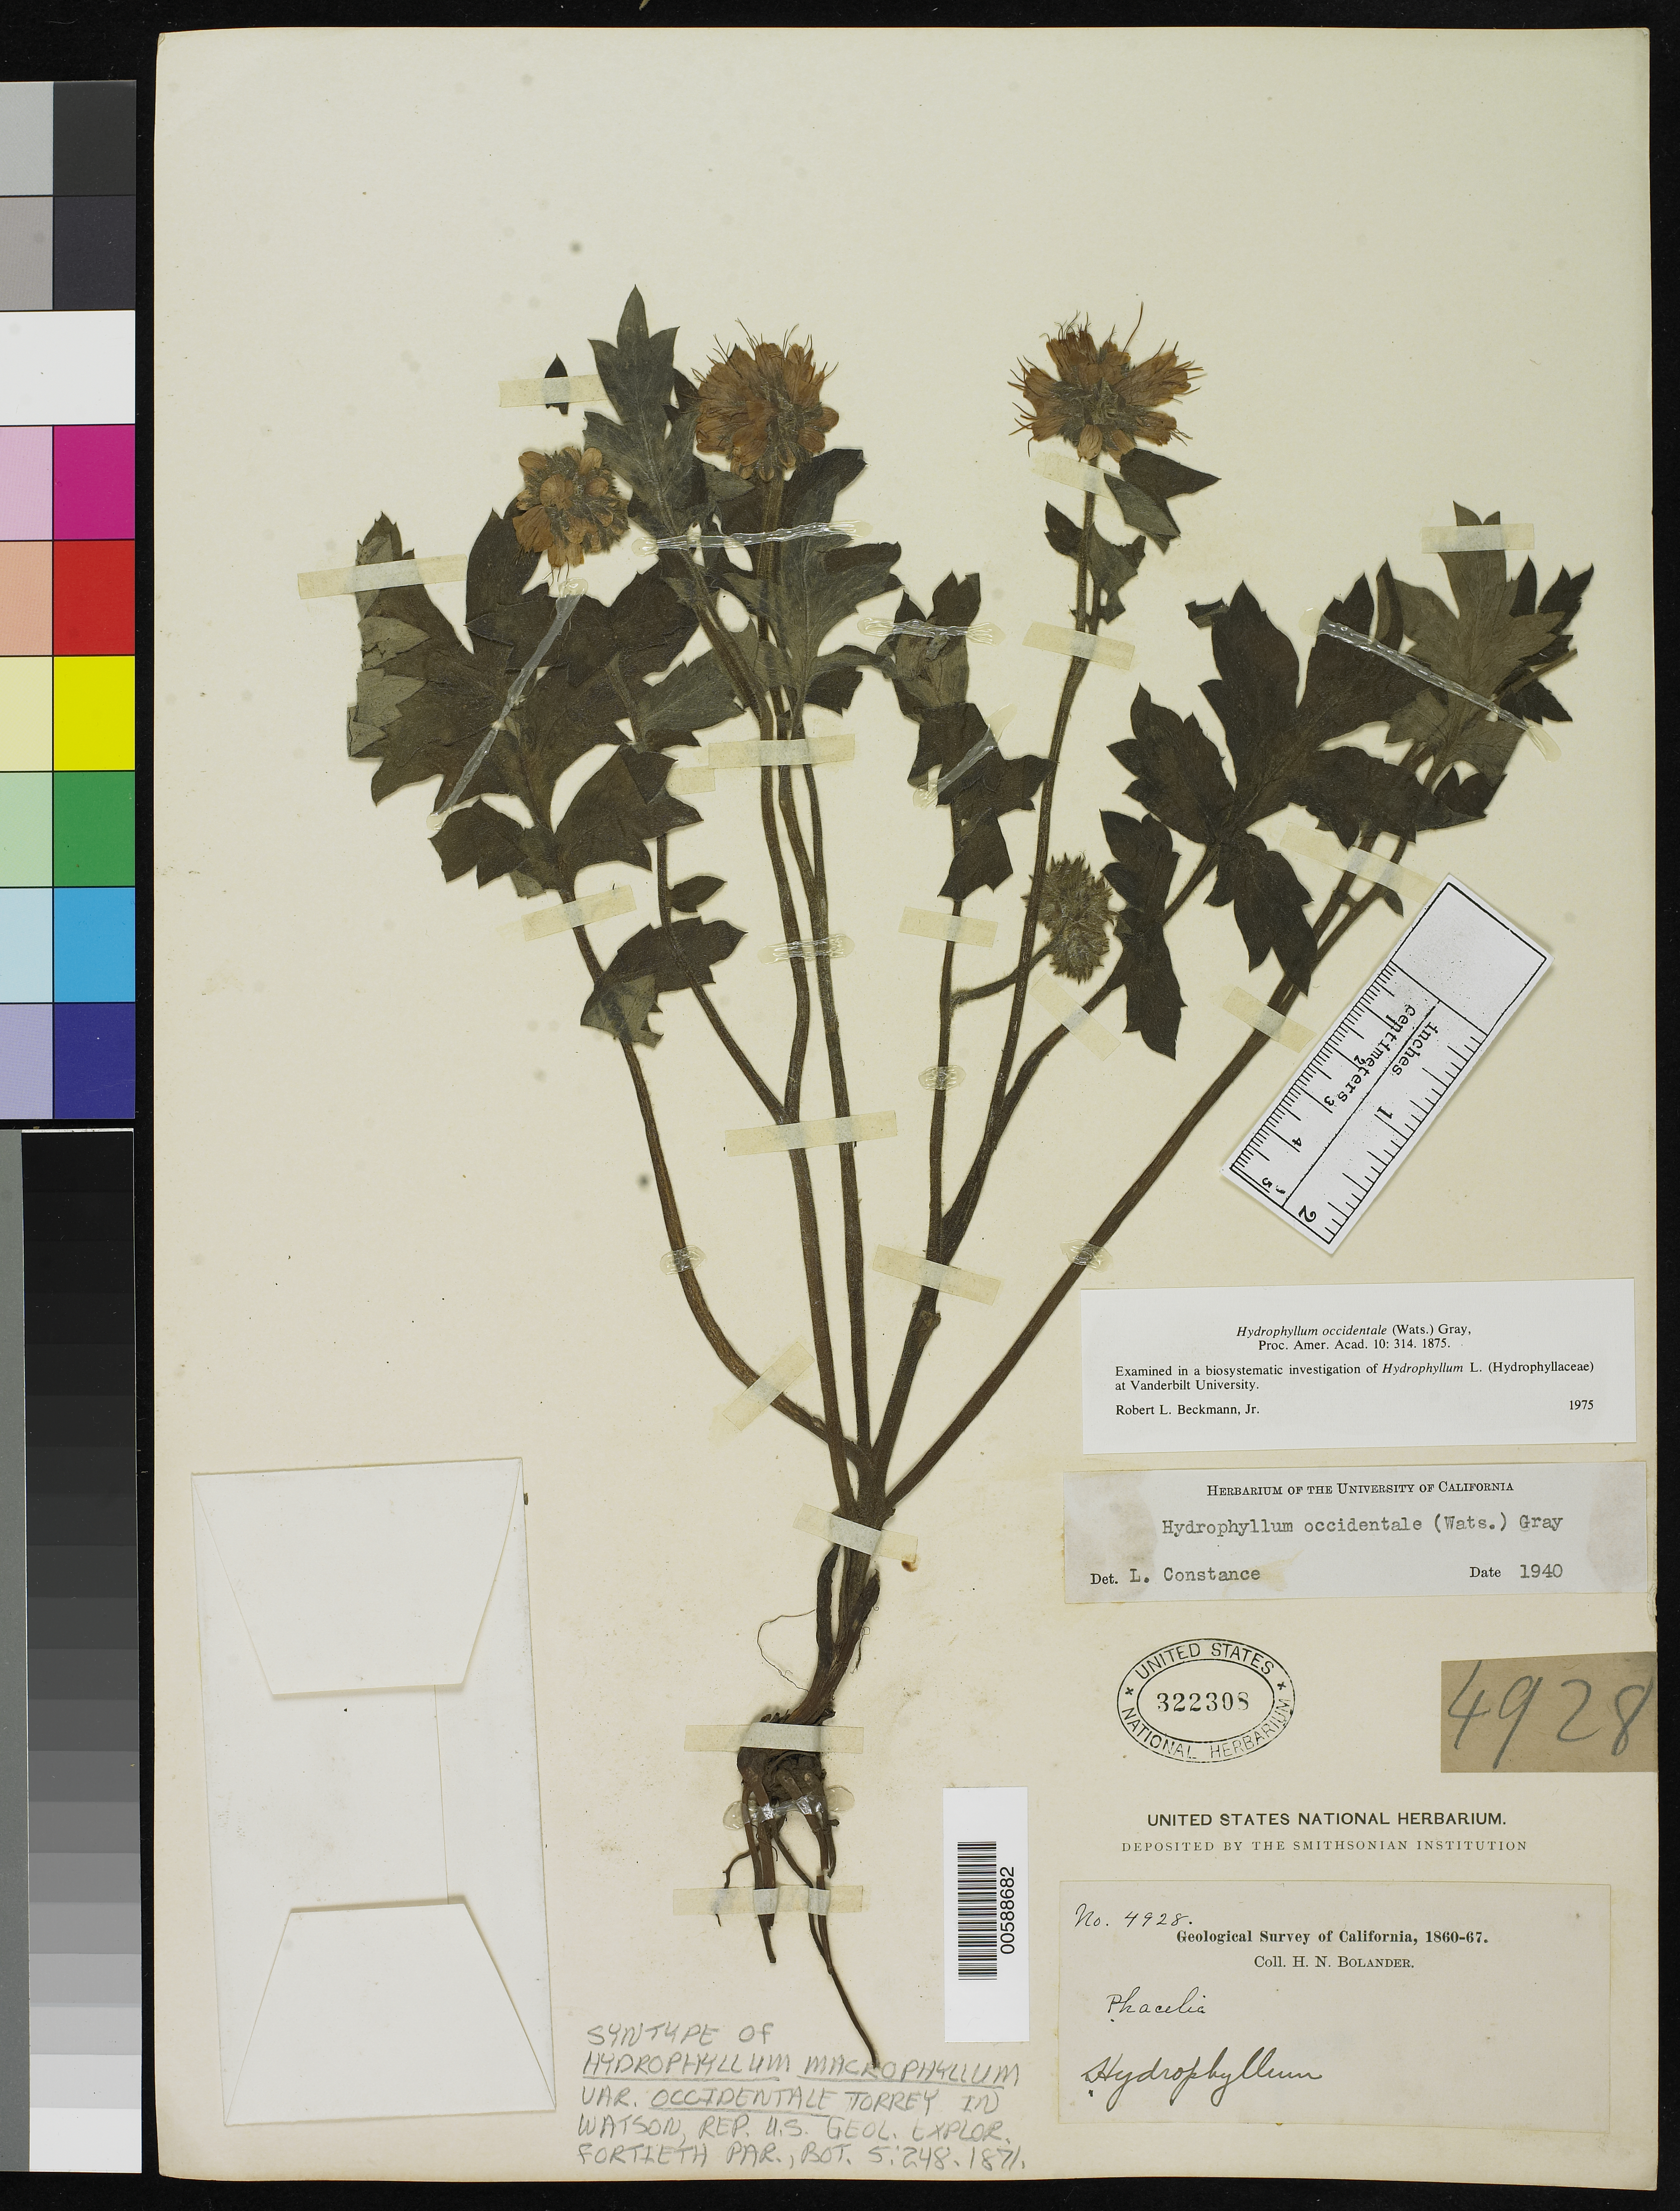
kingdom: Plantae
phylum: Tracheophyta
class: Magnoliopsida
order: Boraginales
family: Hydrophyllaceae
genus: Hydrophyllum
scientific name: Hydrophyllum macrophyllum var. occidentale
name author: Torr. in C. King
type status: Syntype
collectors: H. Bolander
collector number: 4928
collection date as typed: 1860 to -- --- 1867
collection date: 1860/1867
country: United States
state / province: California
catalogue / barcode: US 322308